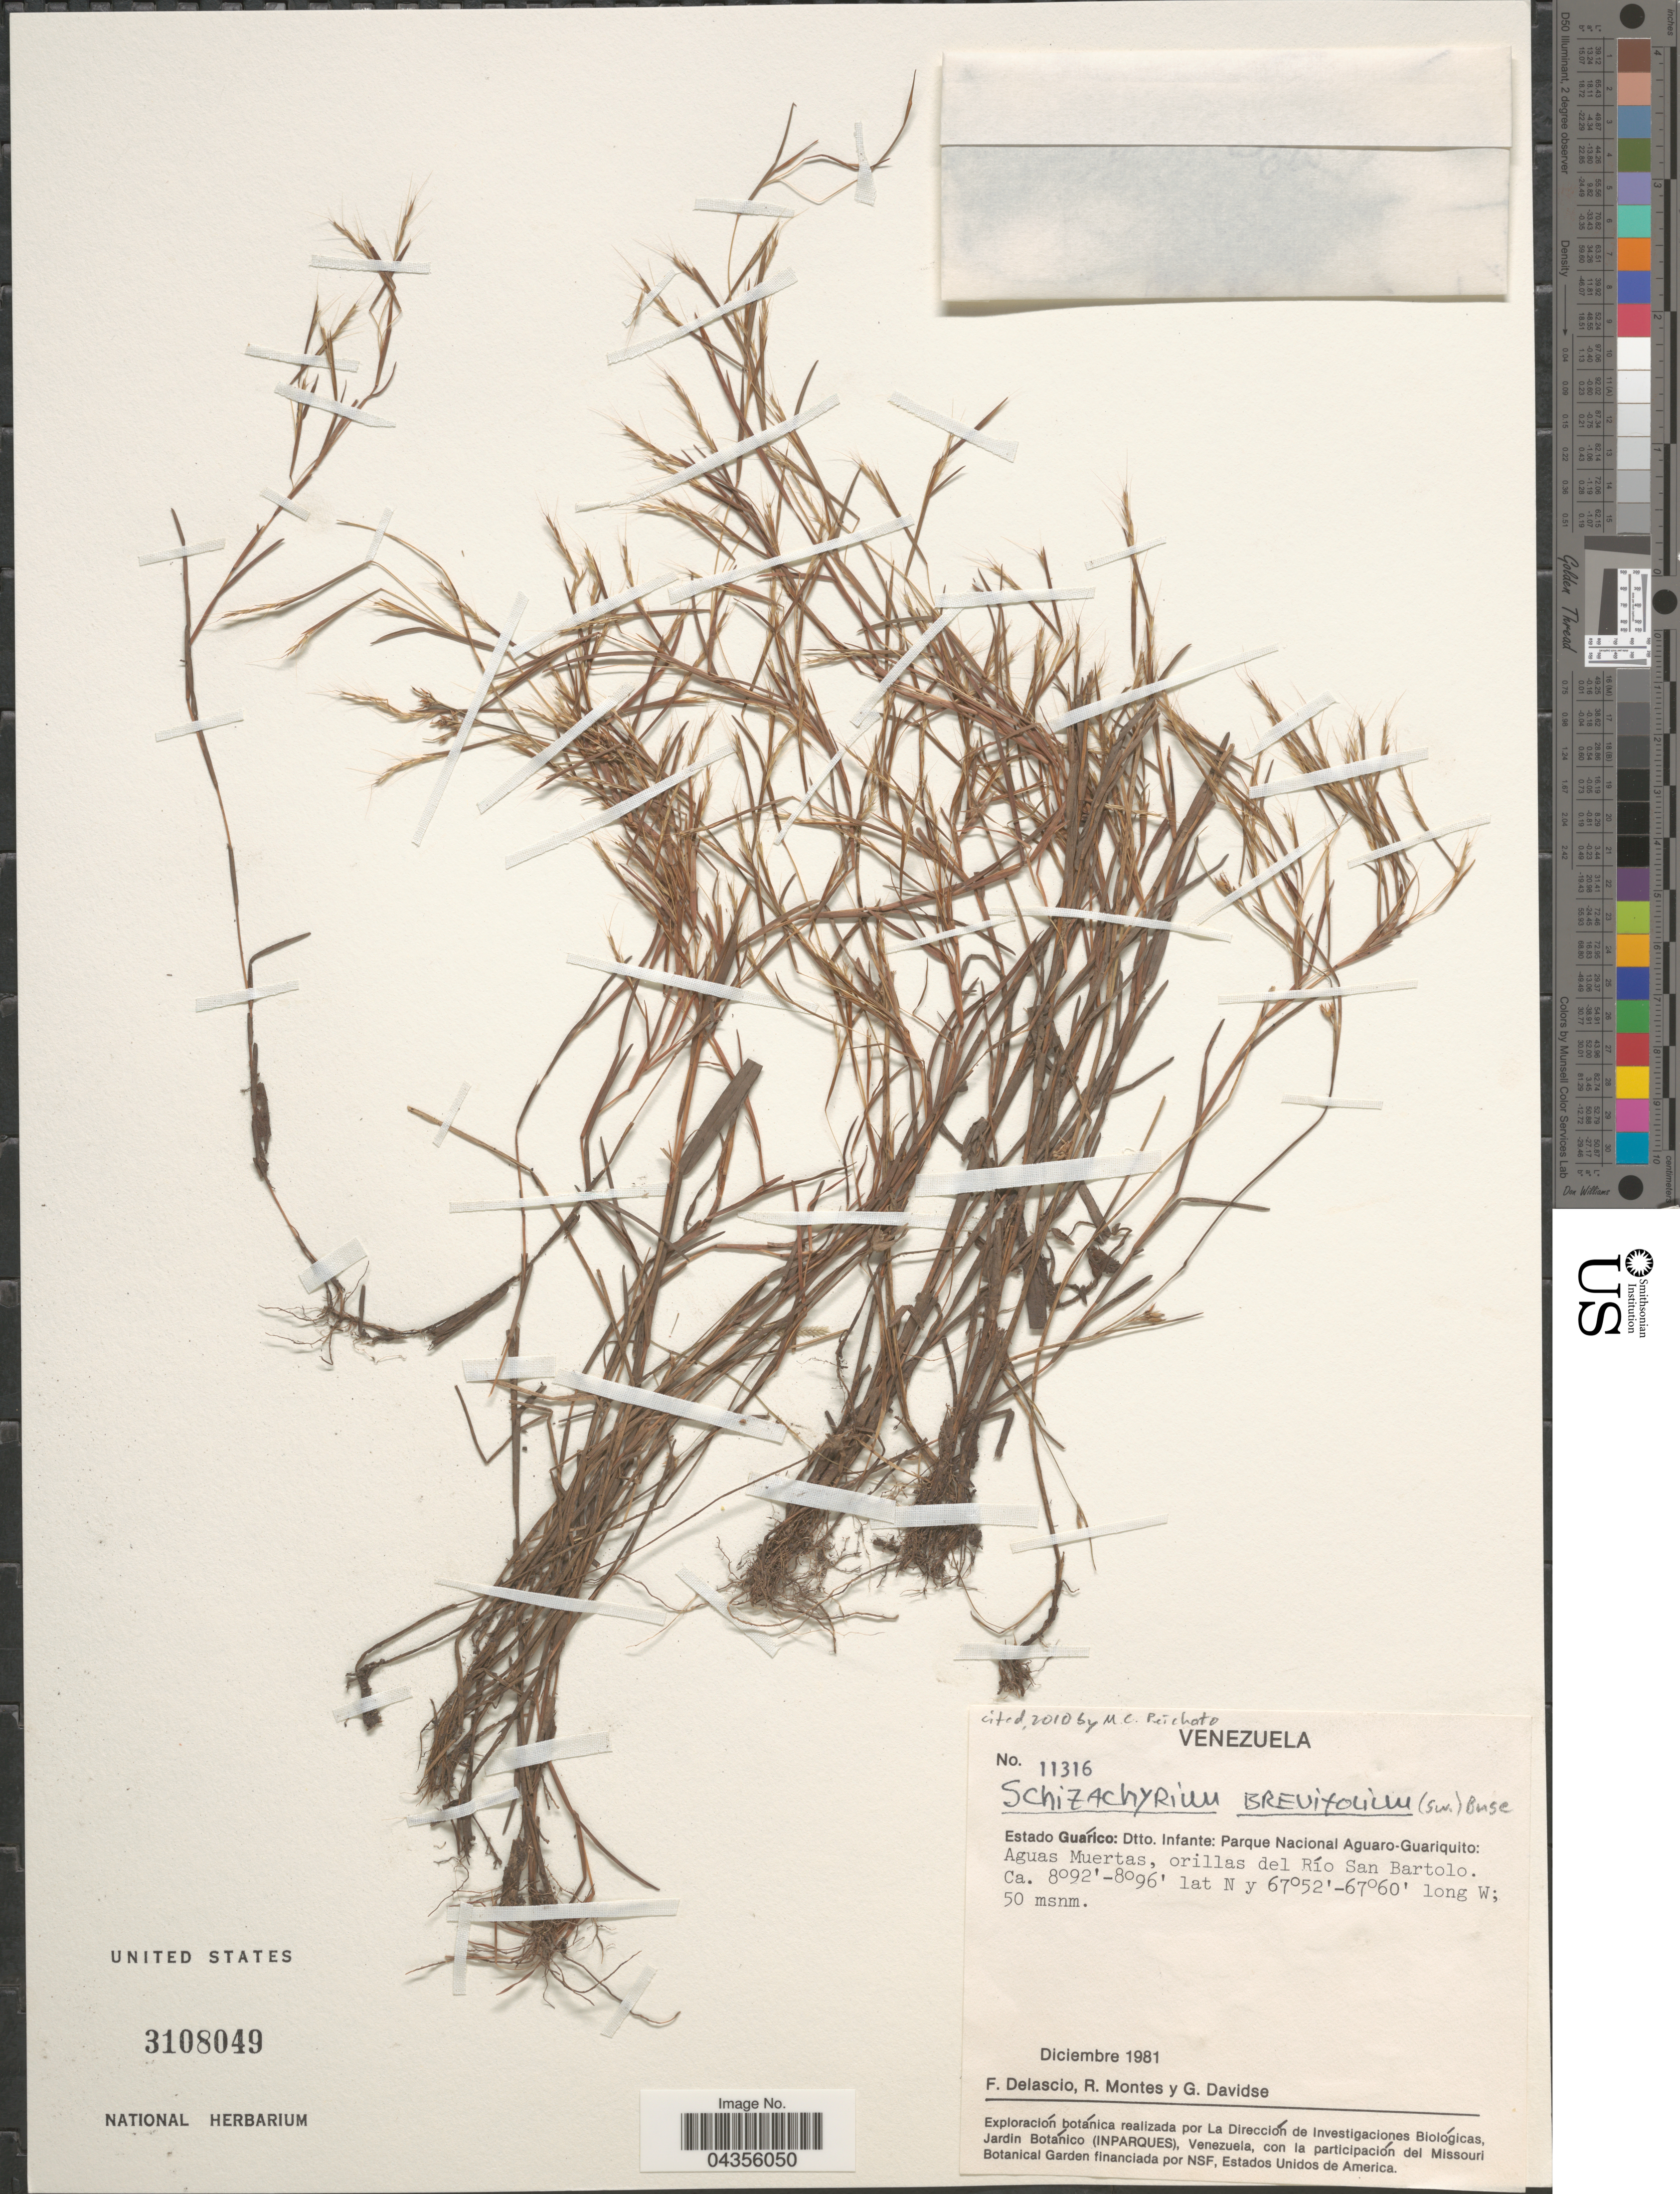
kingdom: Plantae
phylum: Tracheophyta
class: Liliopsida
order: Poales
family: Poaceae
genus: Schizachyrium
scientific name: Schizachyrium brevifolium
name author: (Sw.) Nees ex Büse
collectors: F. Delascio C., R. Montes & G. Davidse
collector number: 11316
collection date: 1981-12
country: Venezuela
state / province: Guarico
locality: Dtto. Infante: Parque Nacional Aguaro-Guariquito: Aguas Muertas, orillas del Río San Bartolo.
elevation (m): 50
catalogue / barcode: US 3108049